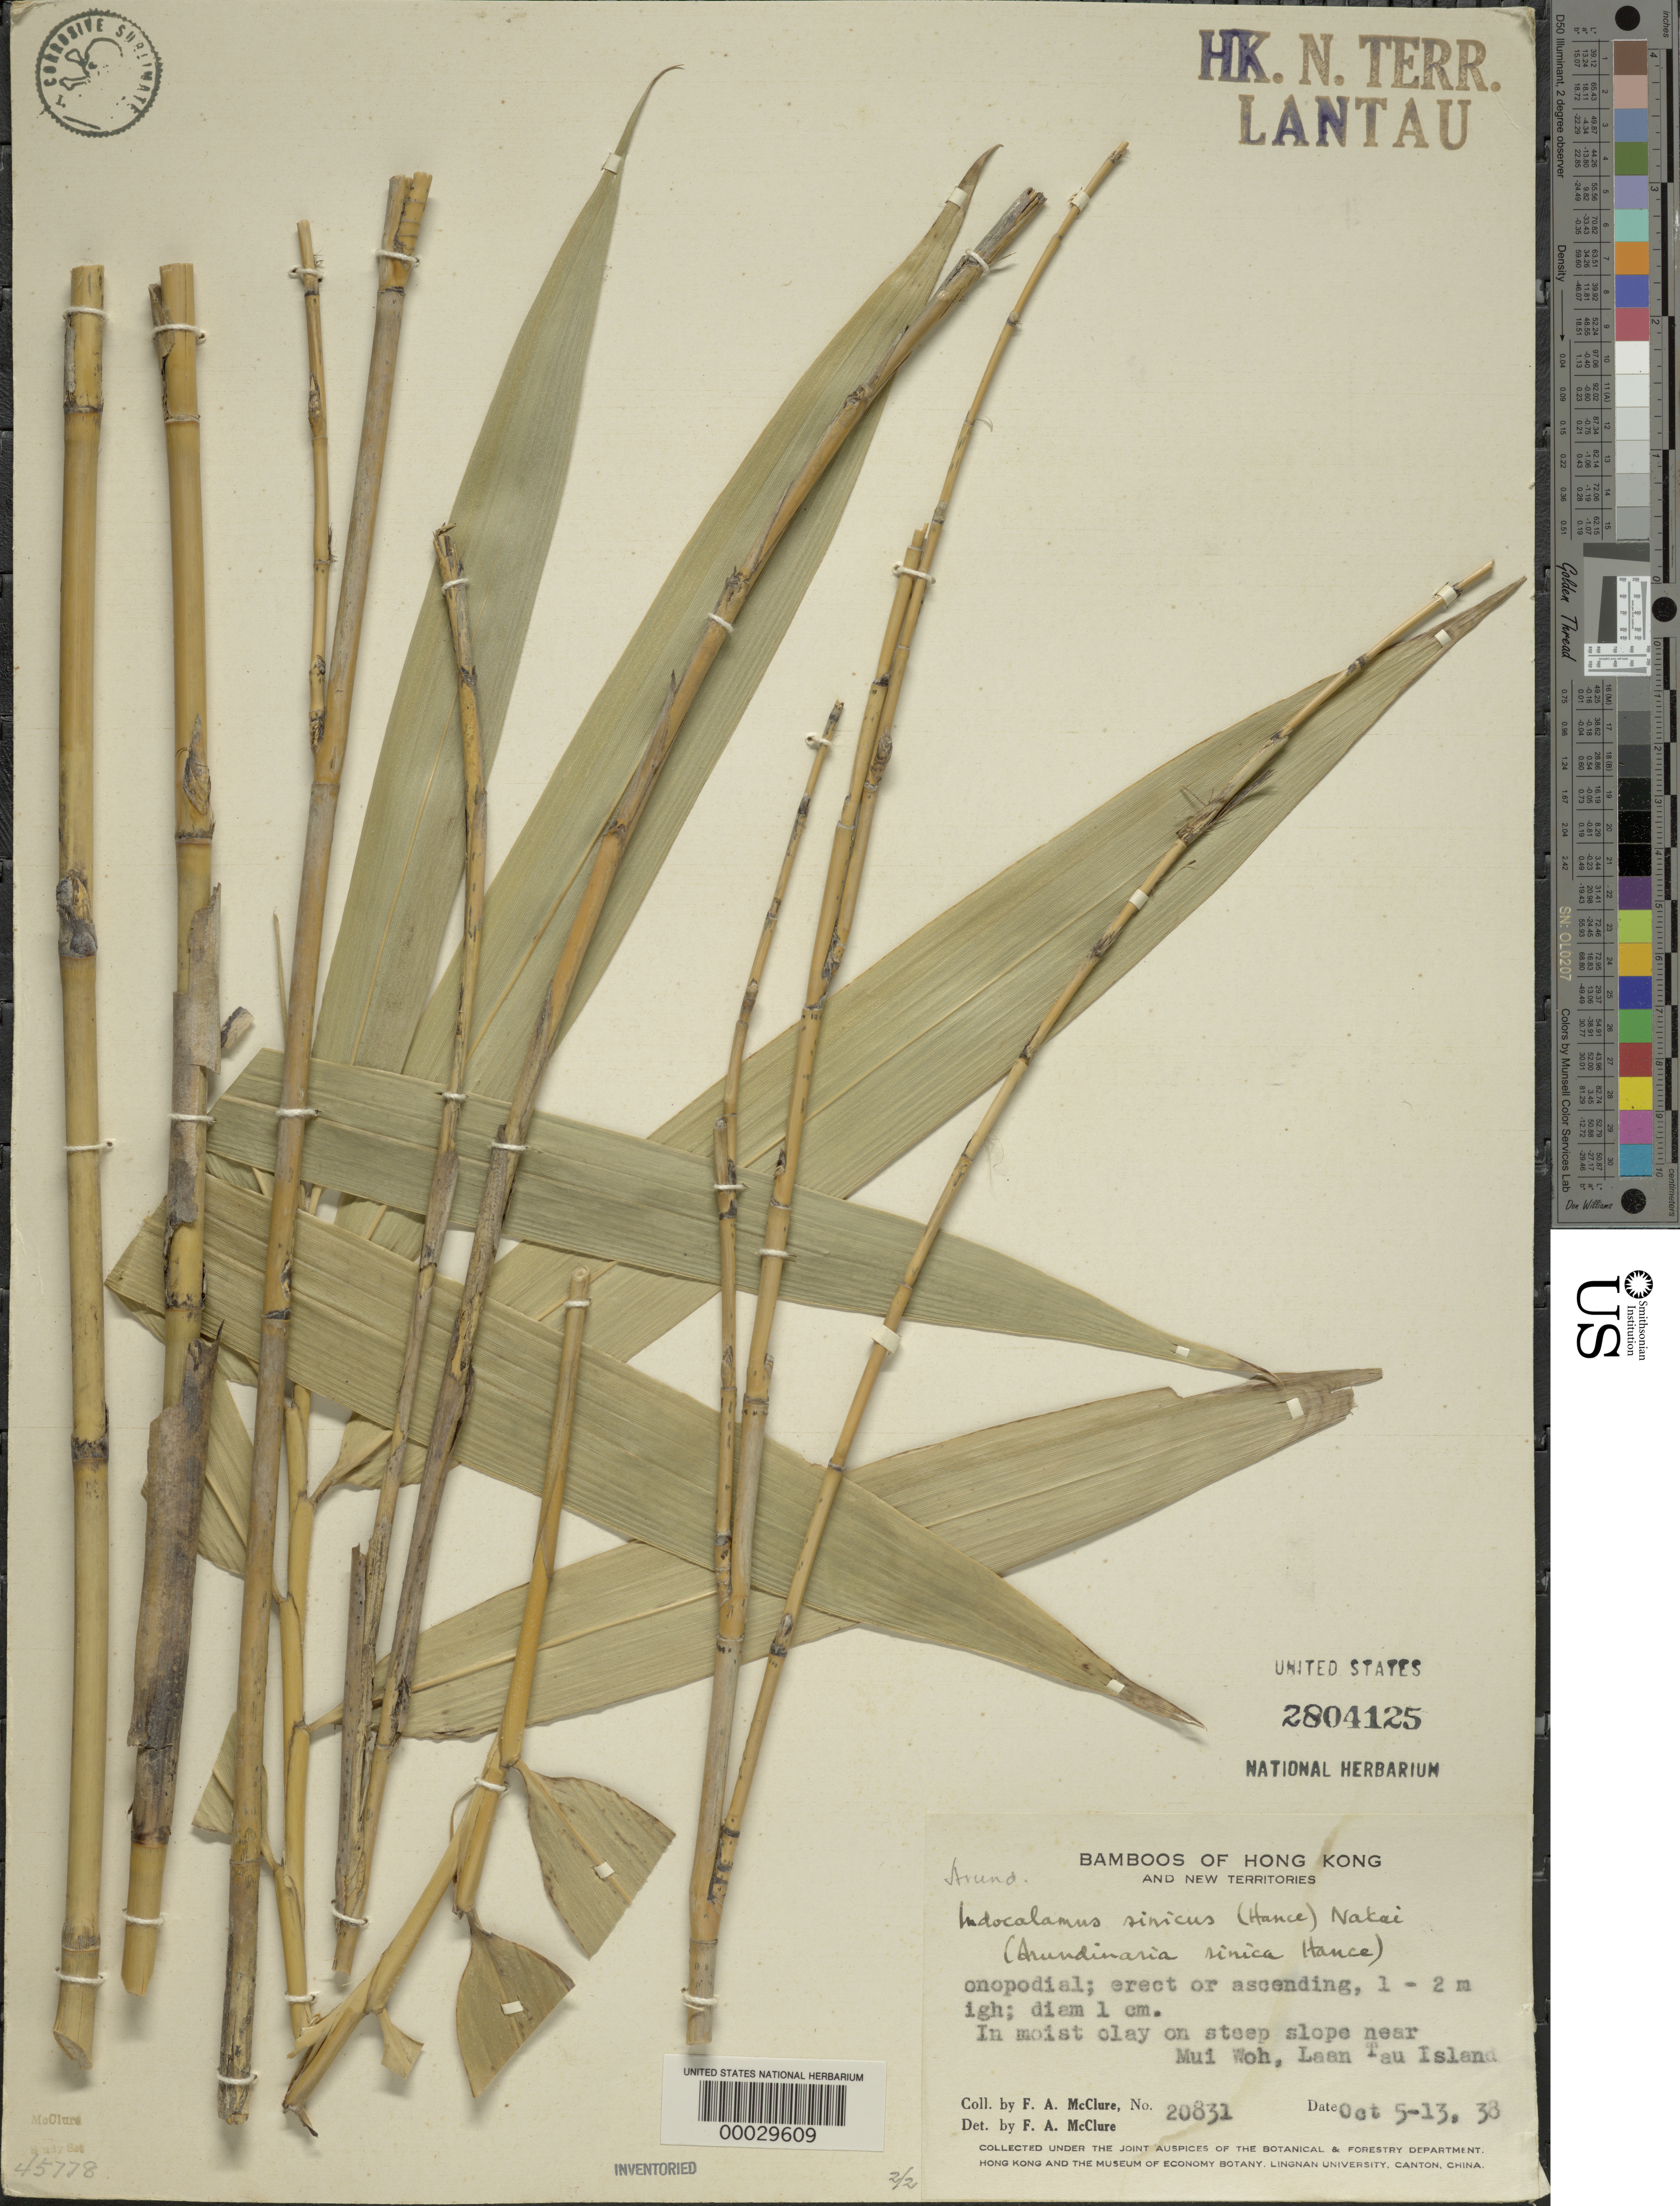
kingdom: Plantae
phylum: Tracheophyta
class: Liliopsida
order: Poales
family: Poaceae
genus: Indocalamus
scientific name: Indocalamus sinicus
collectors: F. A. McClure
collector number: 20831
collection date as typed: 05 Oct 1938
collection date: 1938-10-05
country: China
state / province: Hong Kong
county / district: New Territories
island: Lan Tao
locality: Mui woh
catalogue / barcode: US 2804125